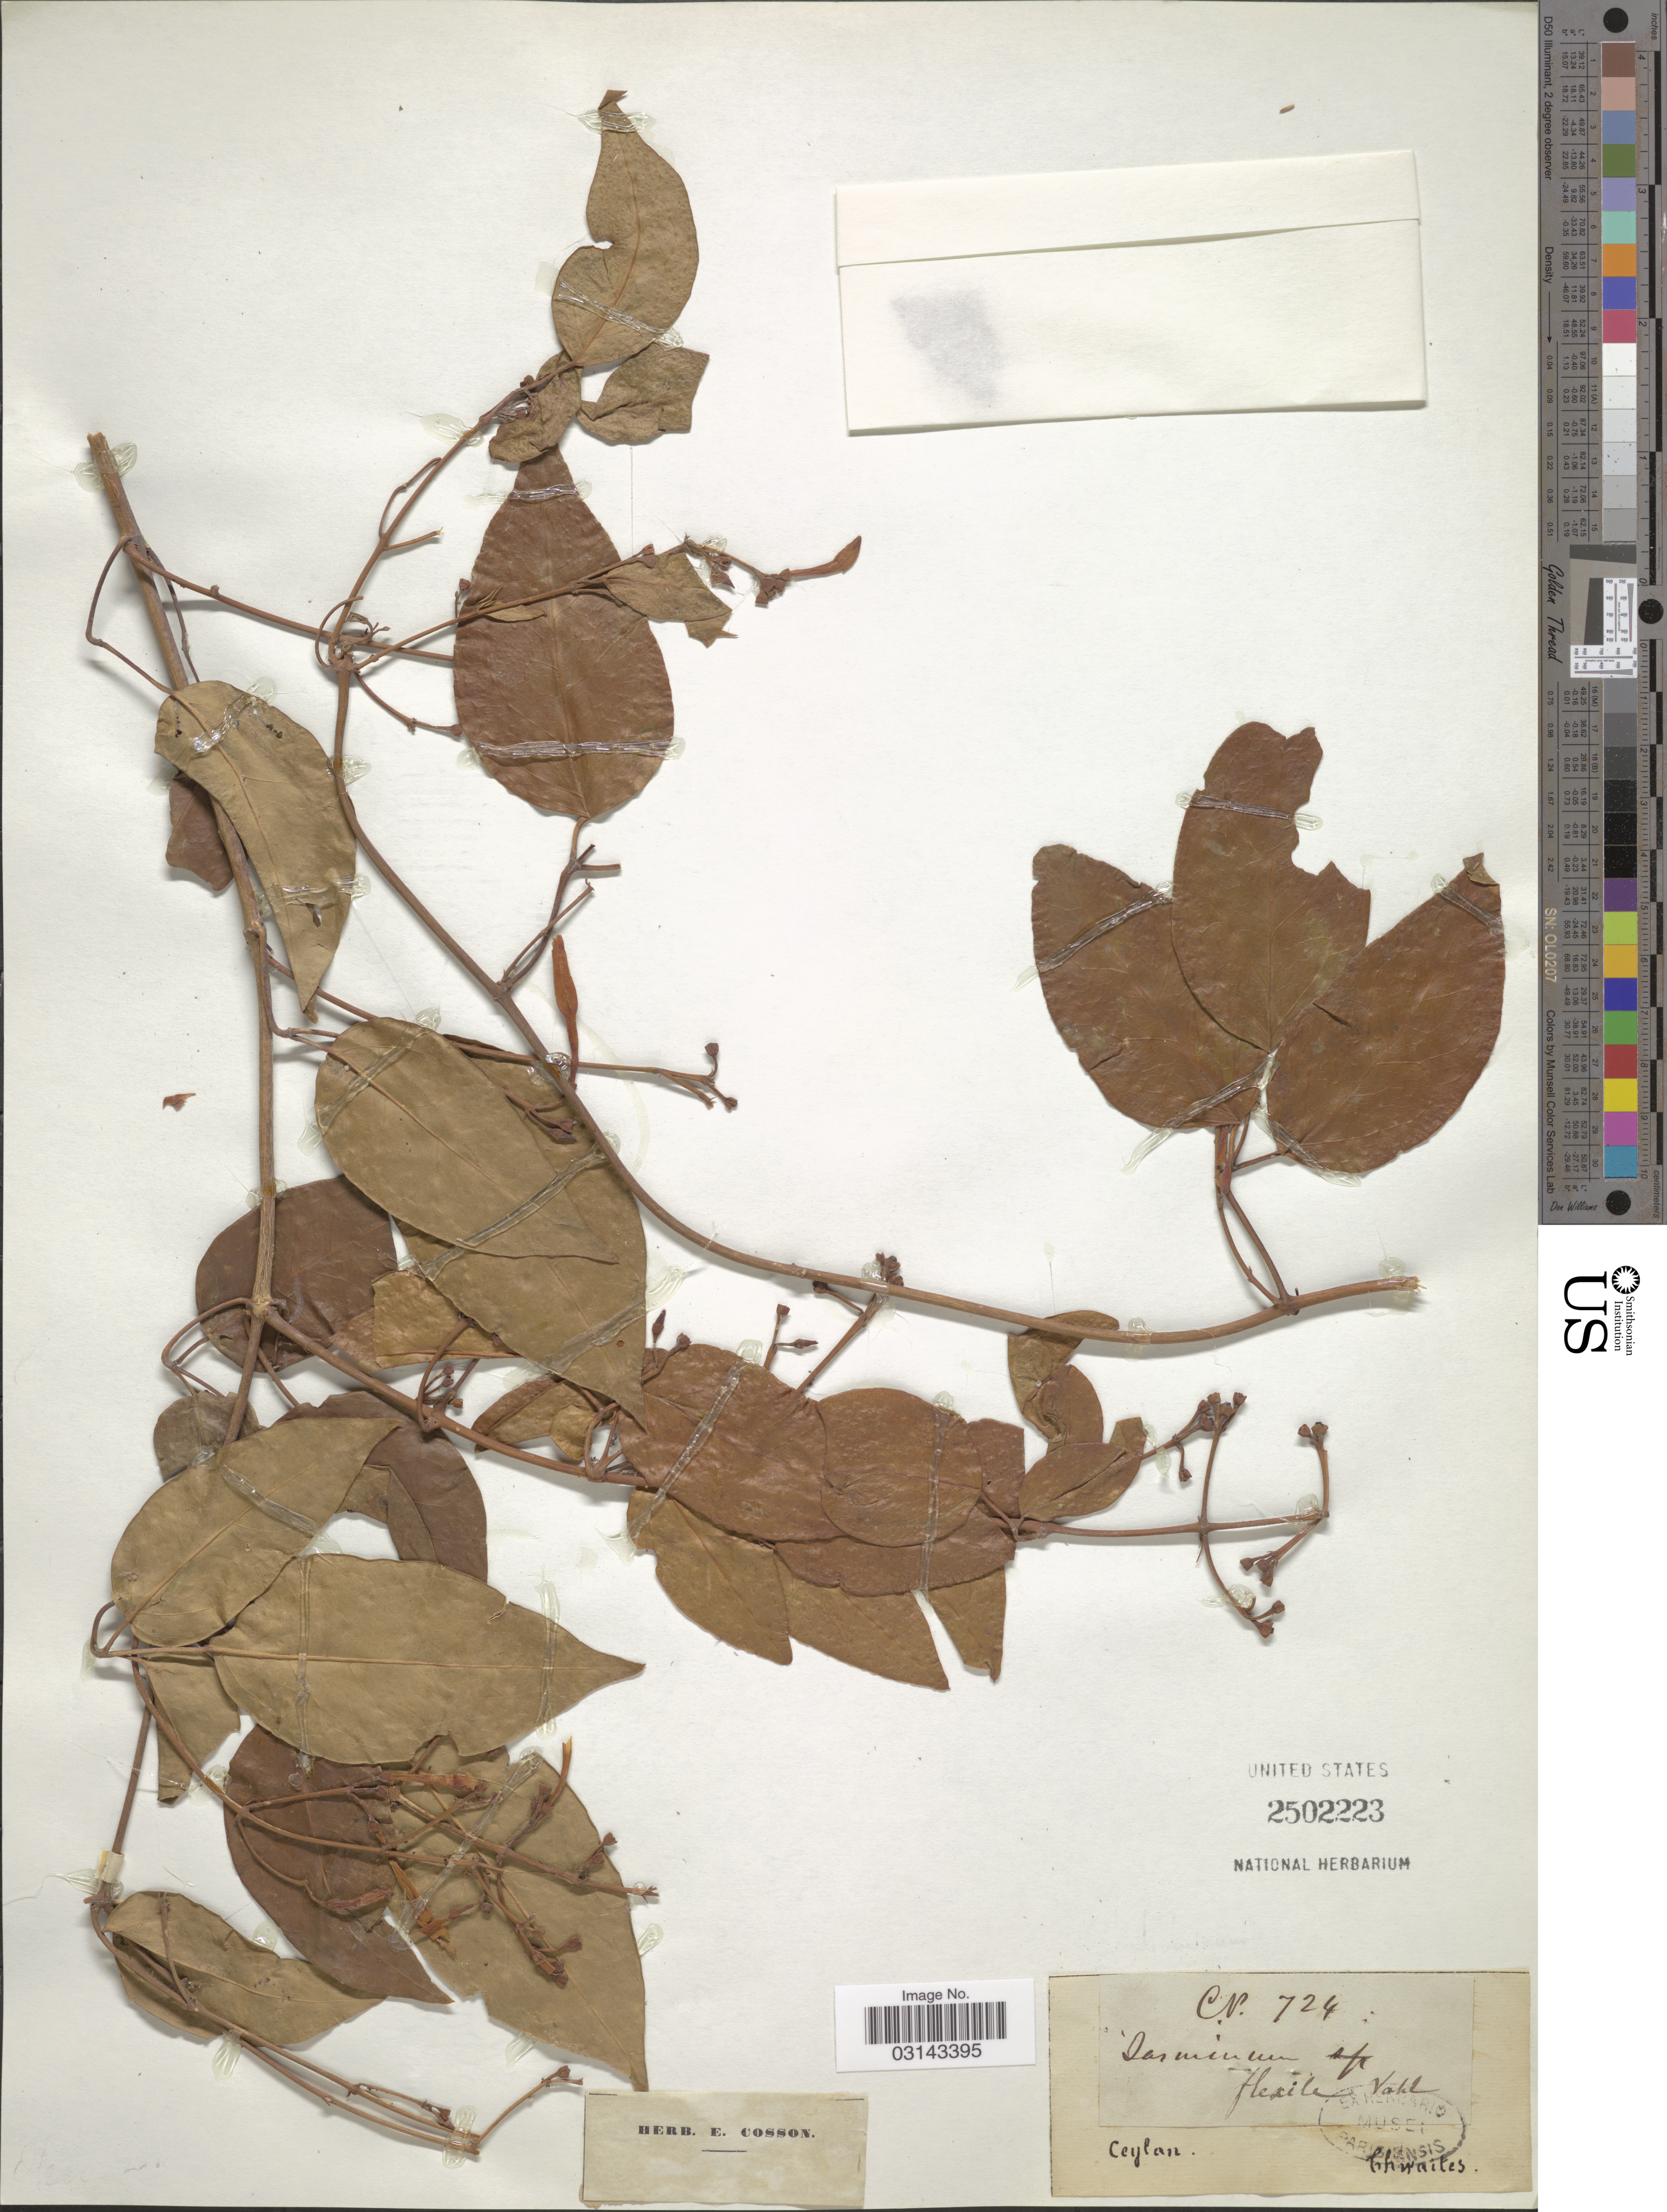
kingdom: Plantae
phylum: Tracheophyta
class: Magnoliopsida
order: Lamiales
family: Oleaceae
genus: Jasminum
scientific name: Jasminum flexile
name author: Vahl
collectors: Thwaites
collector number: CV.724?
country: Sri Lanka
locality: Ceylon.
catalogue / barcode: US 2502223